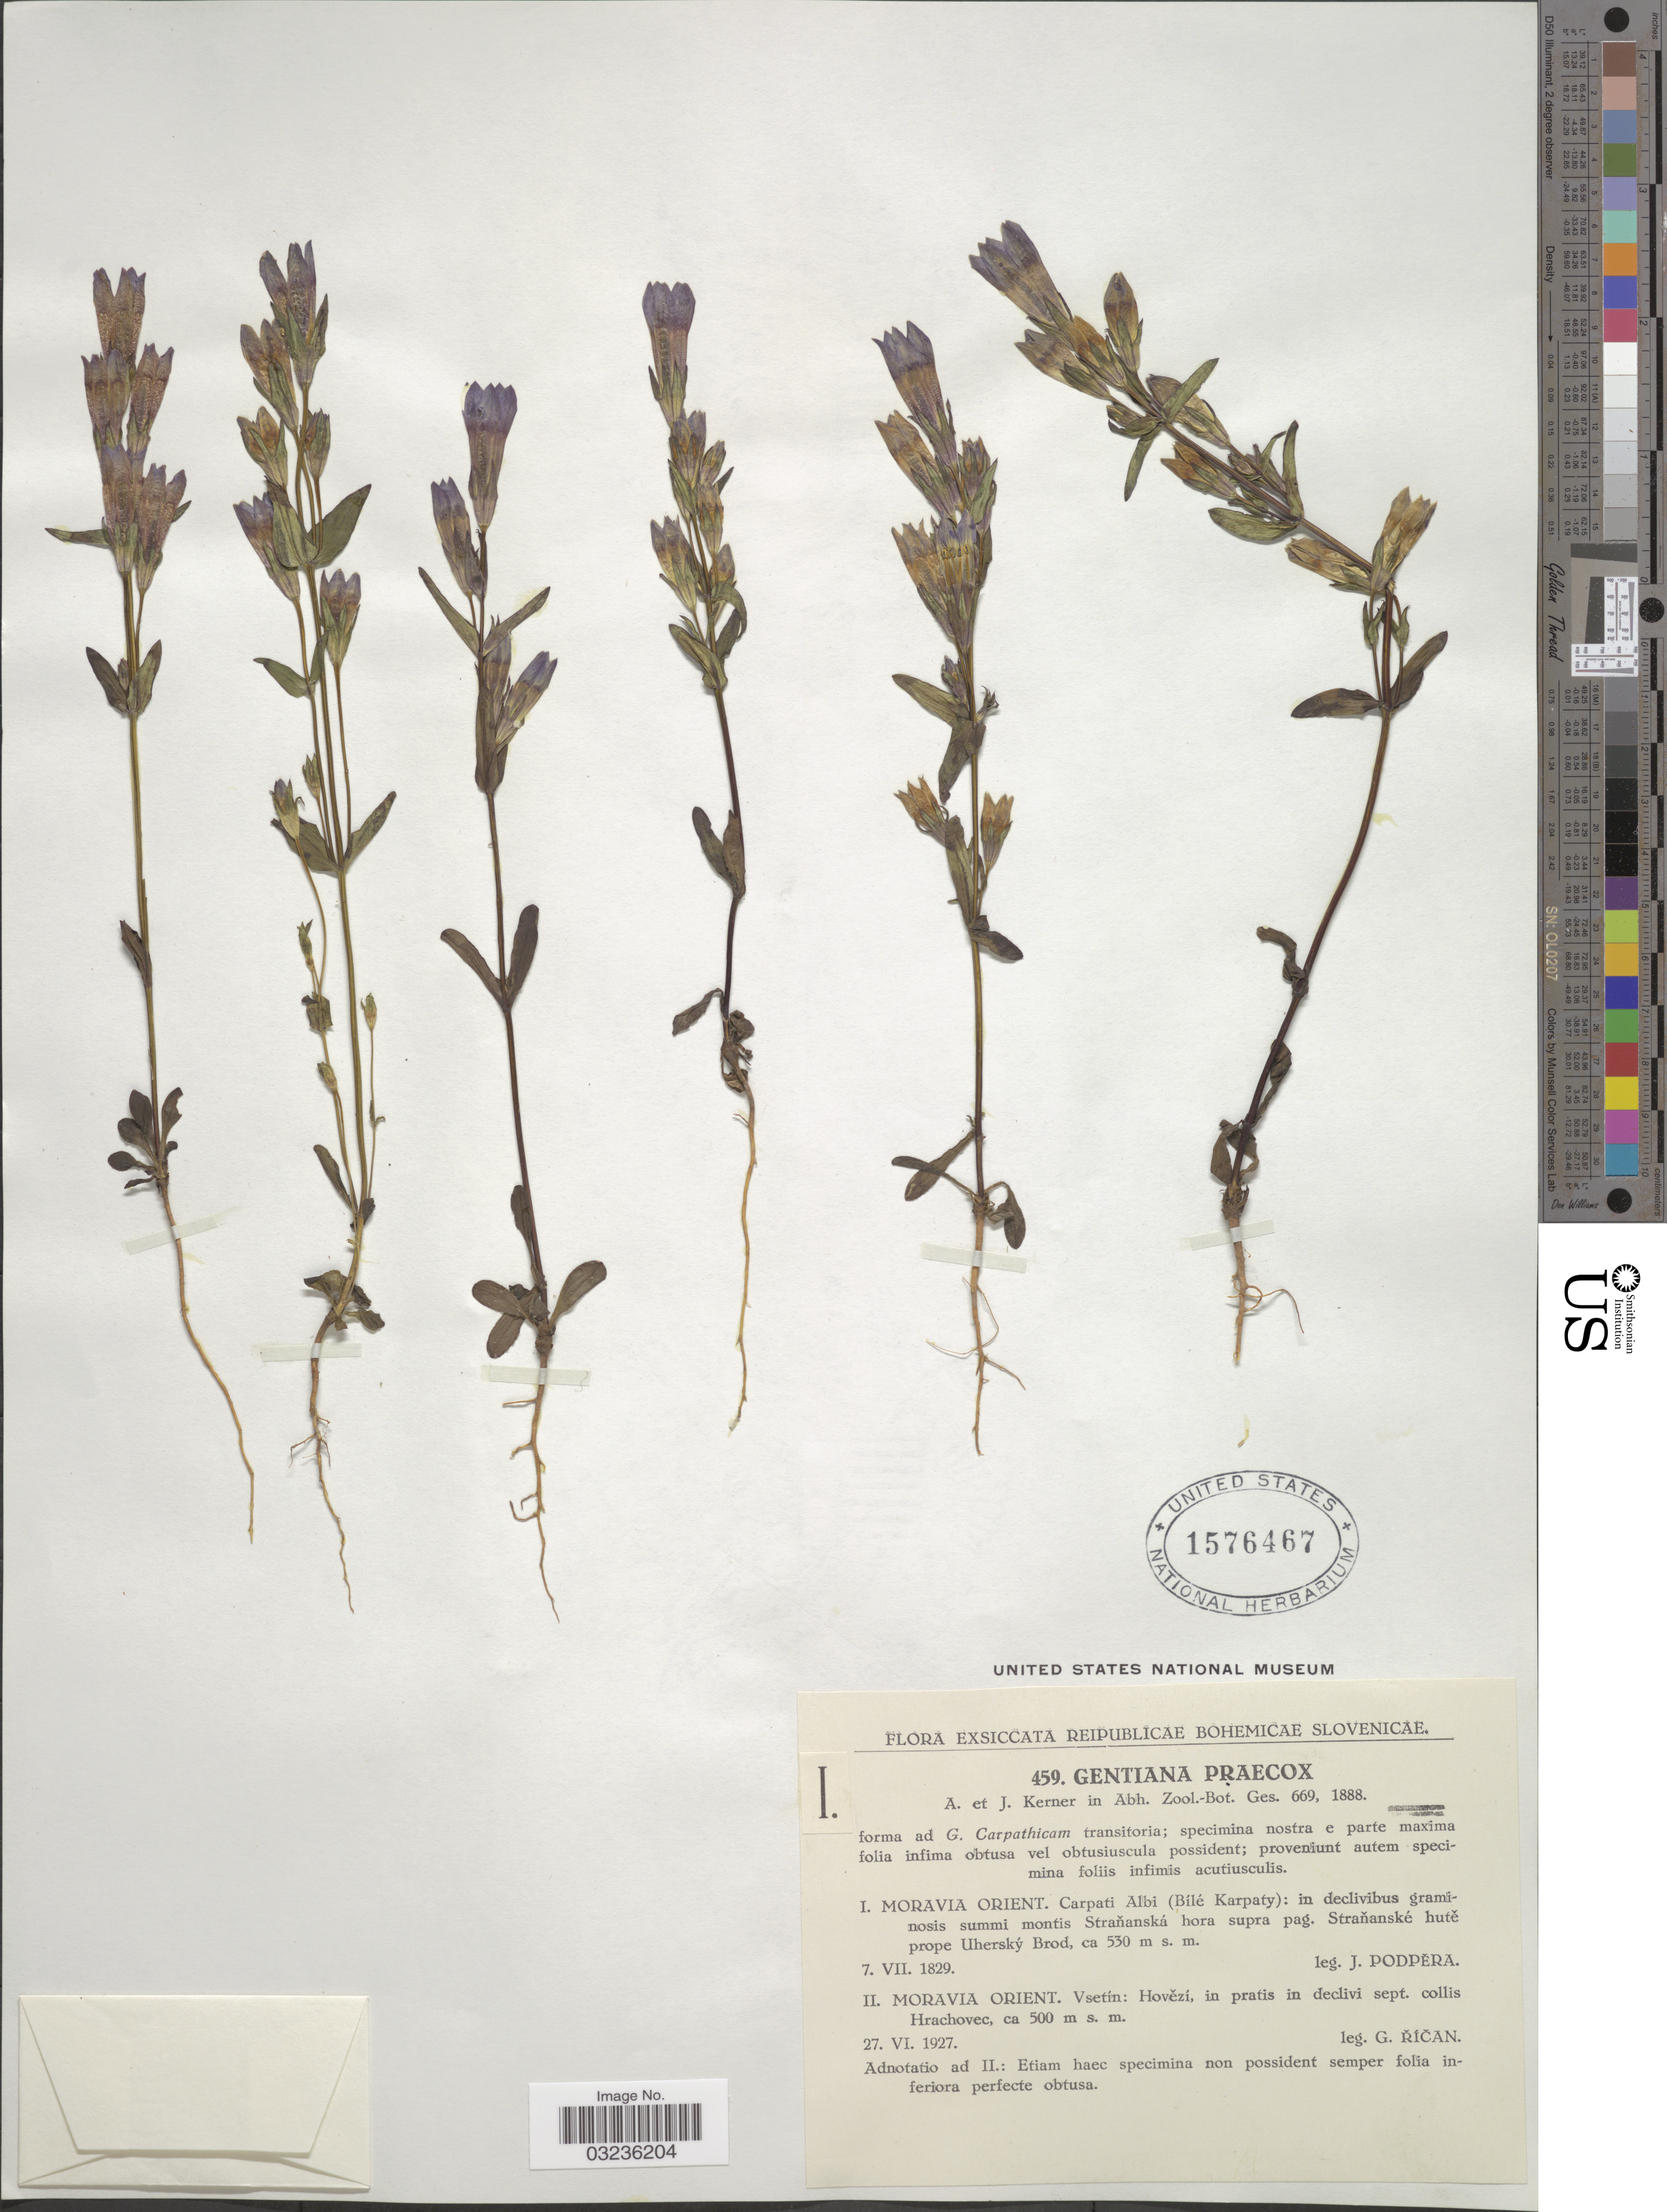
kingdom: Plantae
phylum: Tracheophyta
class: Magnoliopsida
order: Gentianales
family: Gentianaceae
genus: Gentiana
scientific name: Gentiana praecox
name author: A. Kern. & Jos. Kern.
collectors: J. Podpera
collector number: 459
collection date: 1829-07-07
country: Czechia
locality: Reipublicae Bohemicae Slovenicae, Moravia Orient., Carpati Albi (Bílé Karpaty) in declivibus graminosis summi montis Strananska hora supra pag. Strananské hute prope Ulhersky Brod.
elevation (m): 530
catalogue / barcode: US 1576467